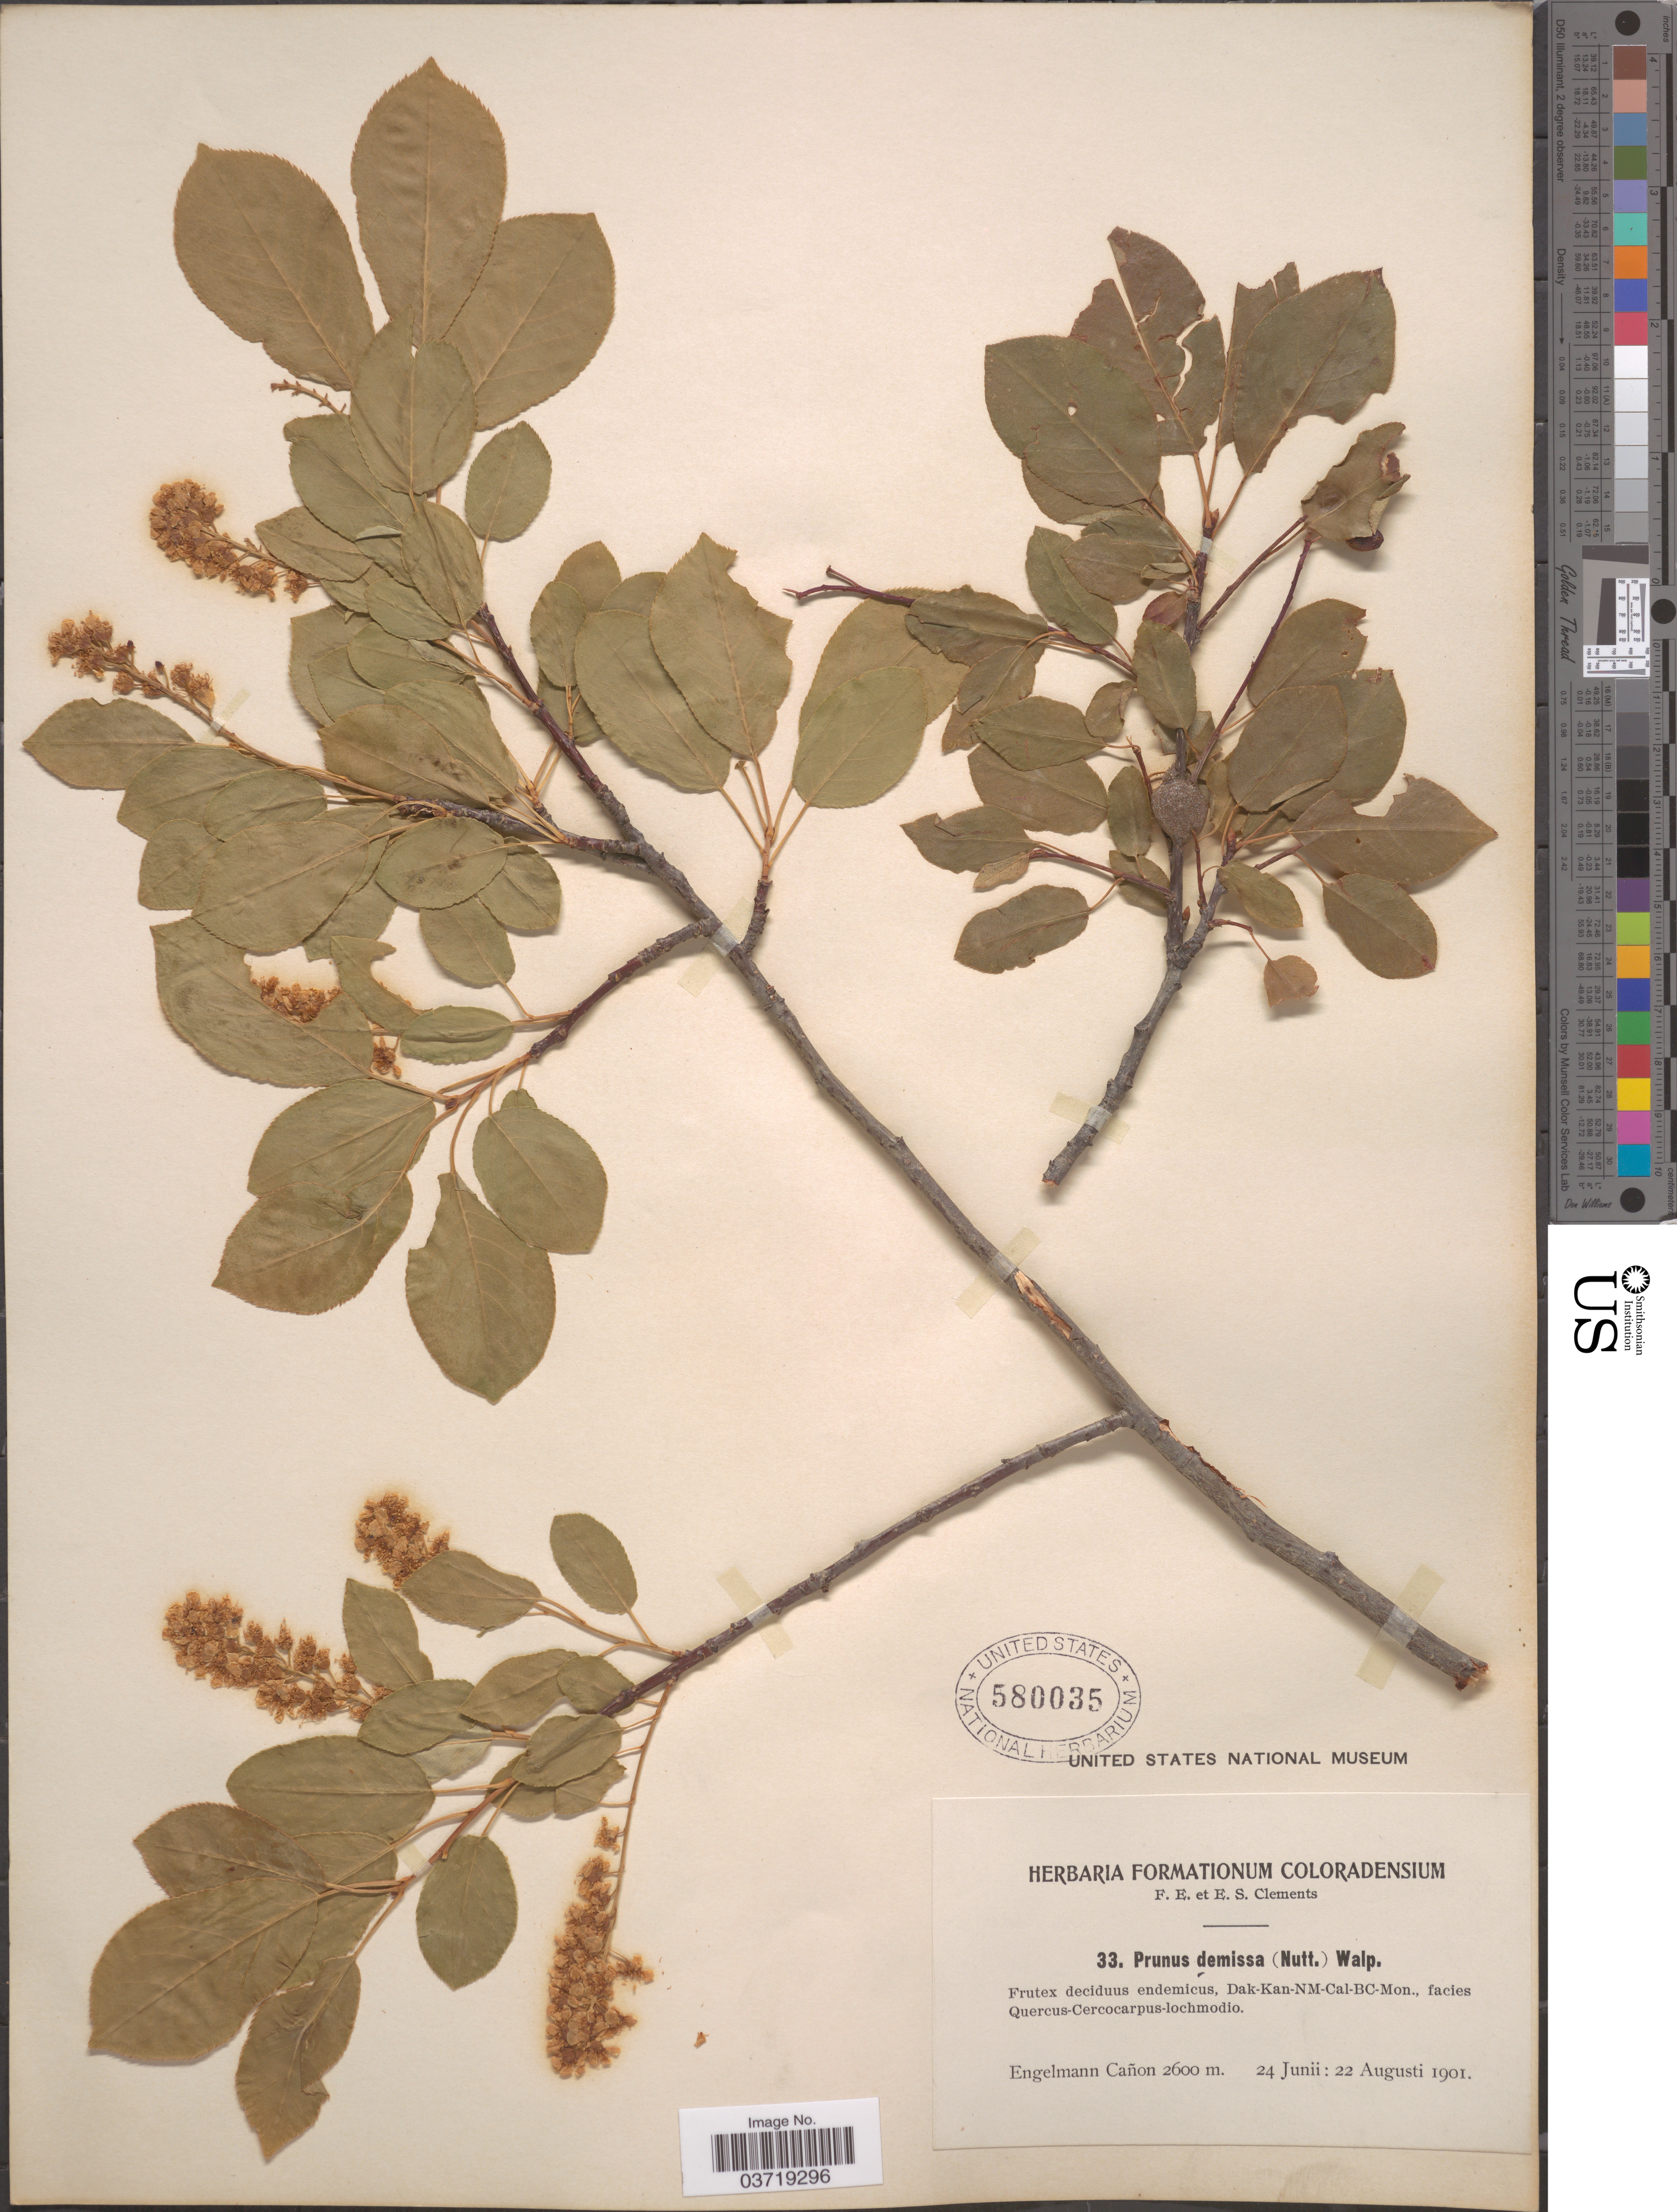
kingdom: Plantae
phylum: Tracheophyta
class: Magnoliopsida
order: Rosales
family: Rosaceae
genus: Prunus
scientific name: Prunus virginiana var. demissa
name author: (Nutt.) Torr.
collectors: F. E. Clements & E. S. Clements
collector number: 33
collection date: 1901-06-24/1901-08-22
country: United States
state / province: Colorado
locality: Coloradensium. Engelmann Cañon.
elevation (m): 2600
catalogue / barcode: US 580035